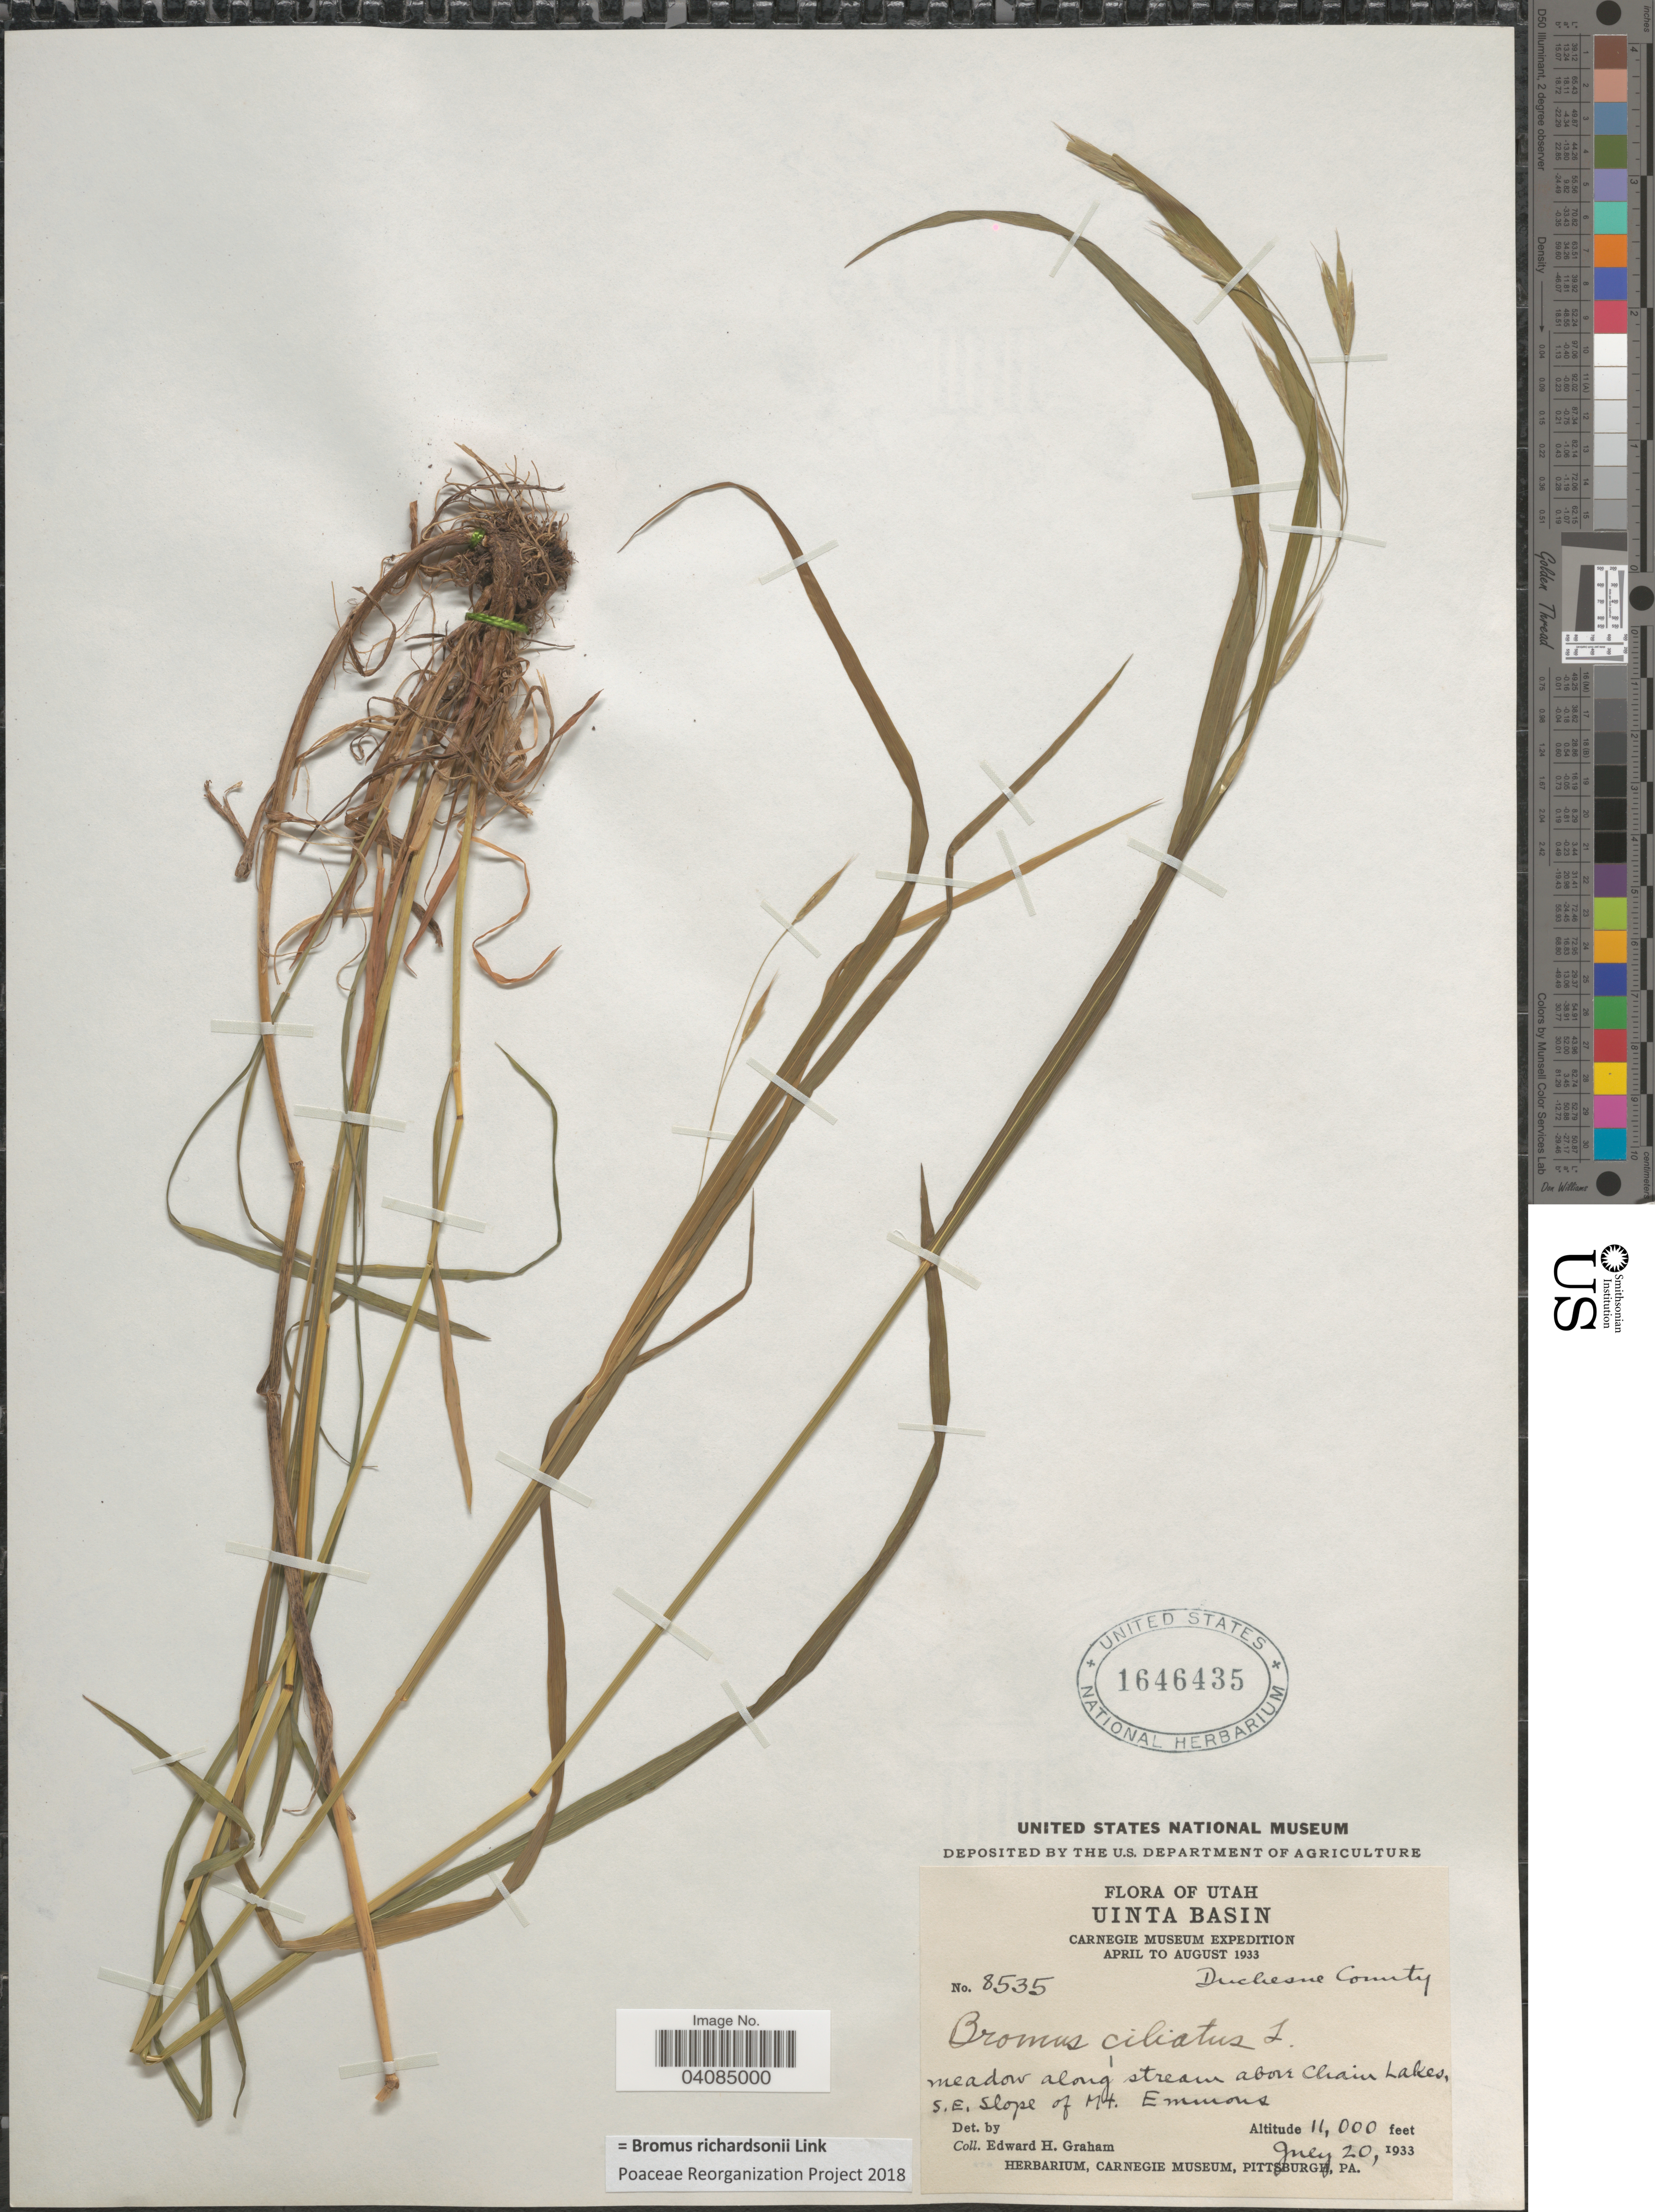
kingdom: Plantae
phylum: Tracheophyta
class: Liliopsida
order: Poales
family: Poaceae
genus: Bromus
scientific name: Bromus racemosus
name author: L.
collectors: E. H. Graham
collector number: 8535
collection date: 1933-07-20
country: United States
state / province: Utah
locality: Uinta Basin. Carnegie Museum Expedition. Duchesne County. Meadow along stream above Chain Lakes, S.E. Slope of Mt. Emmons.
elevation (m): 3353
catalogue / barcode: US 1646435